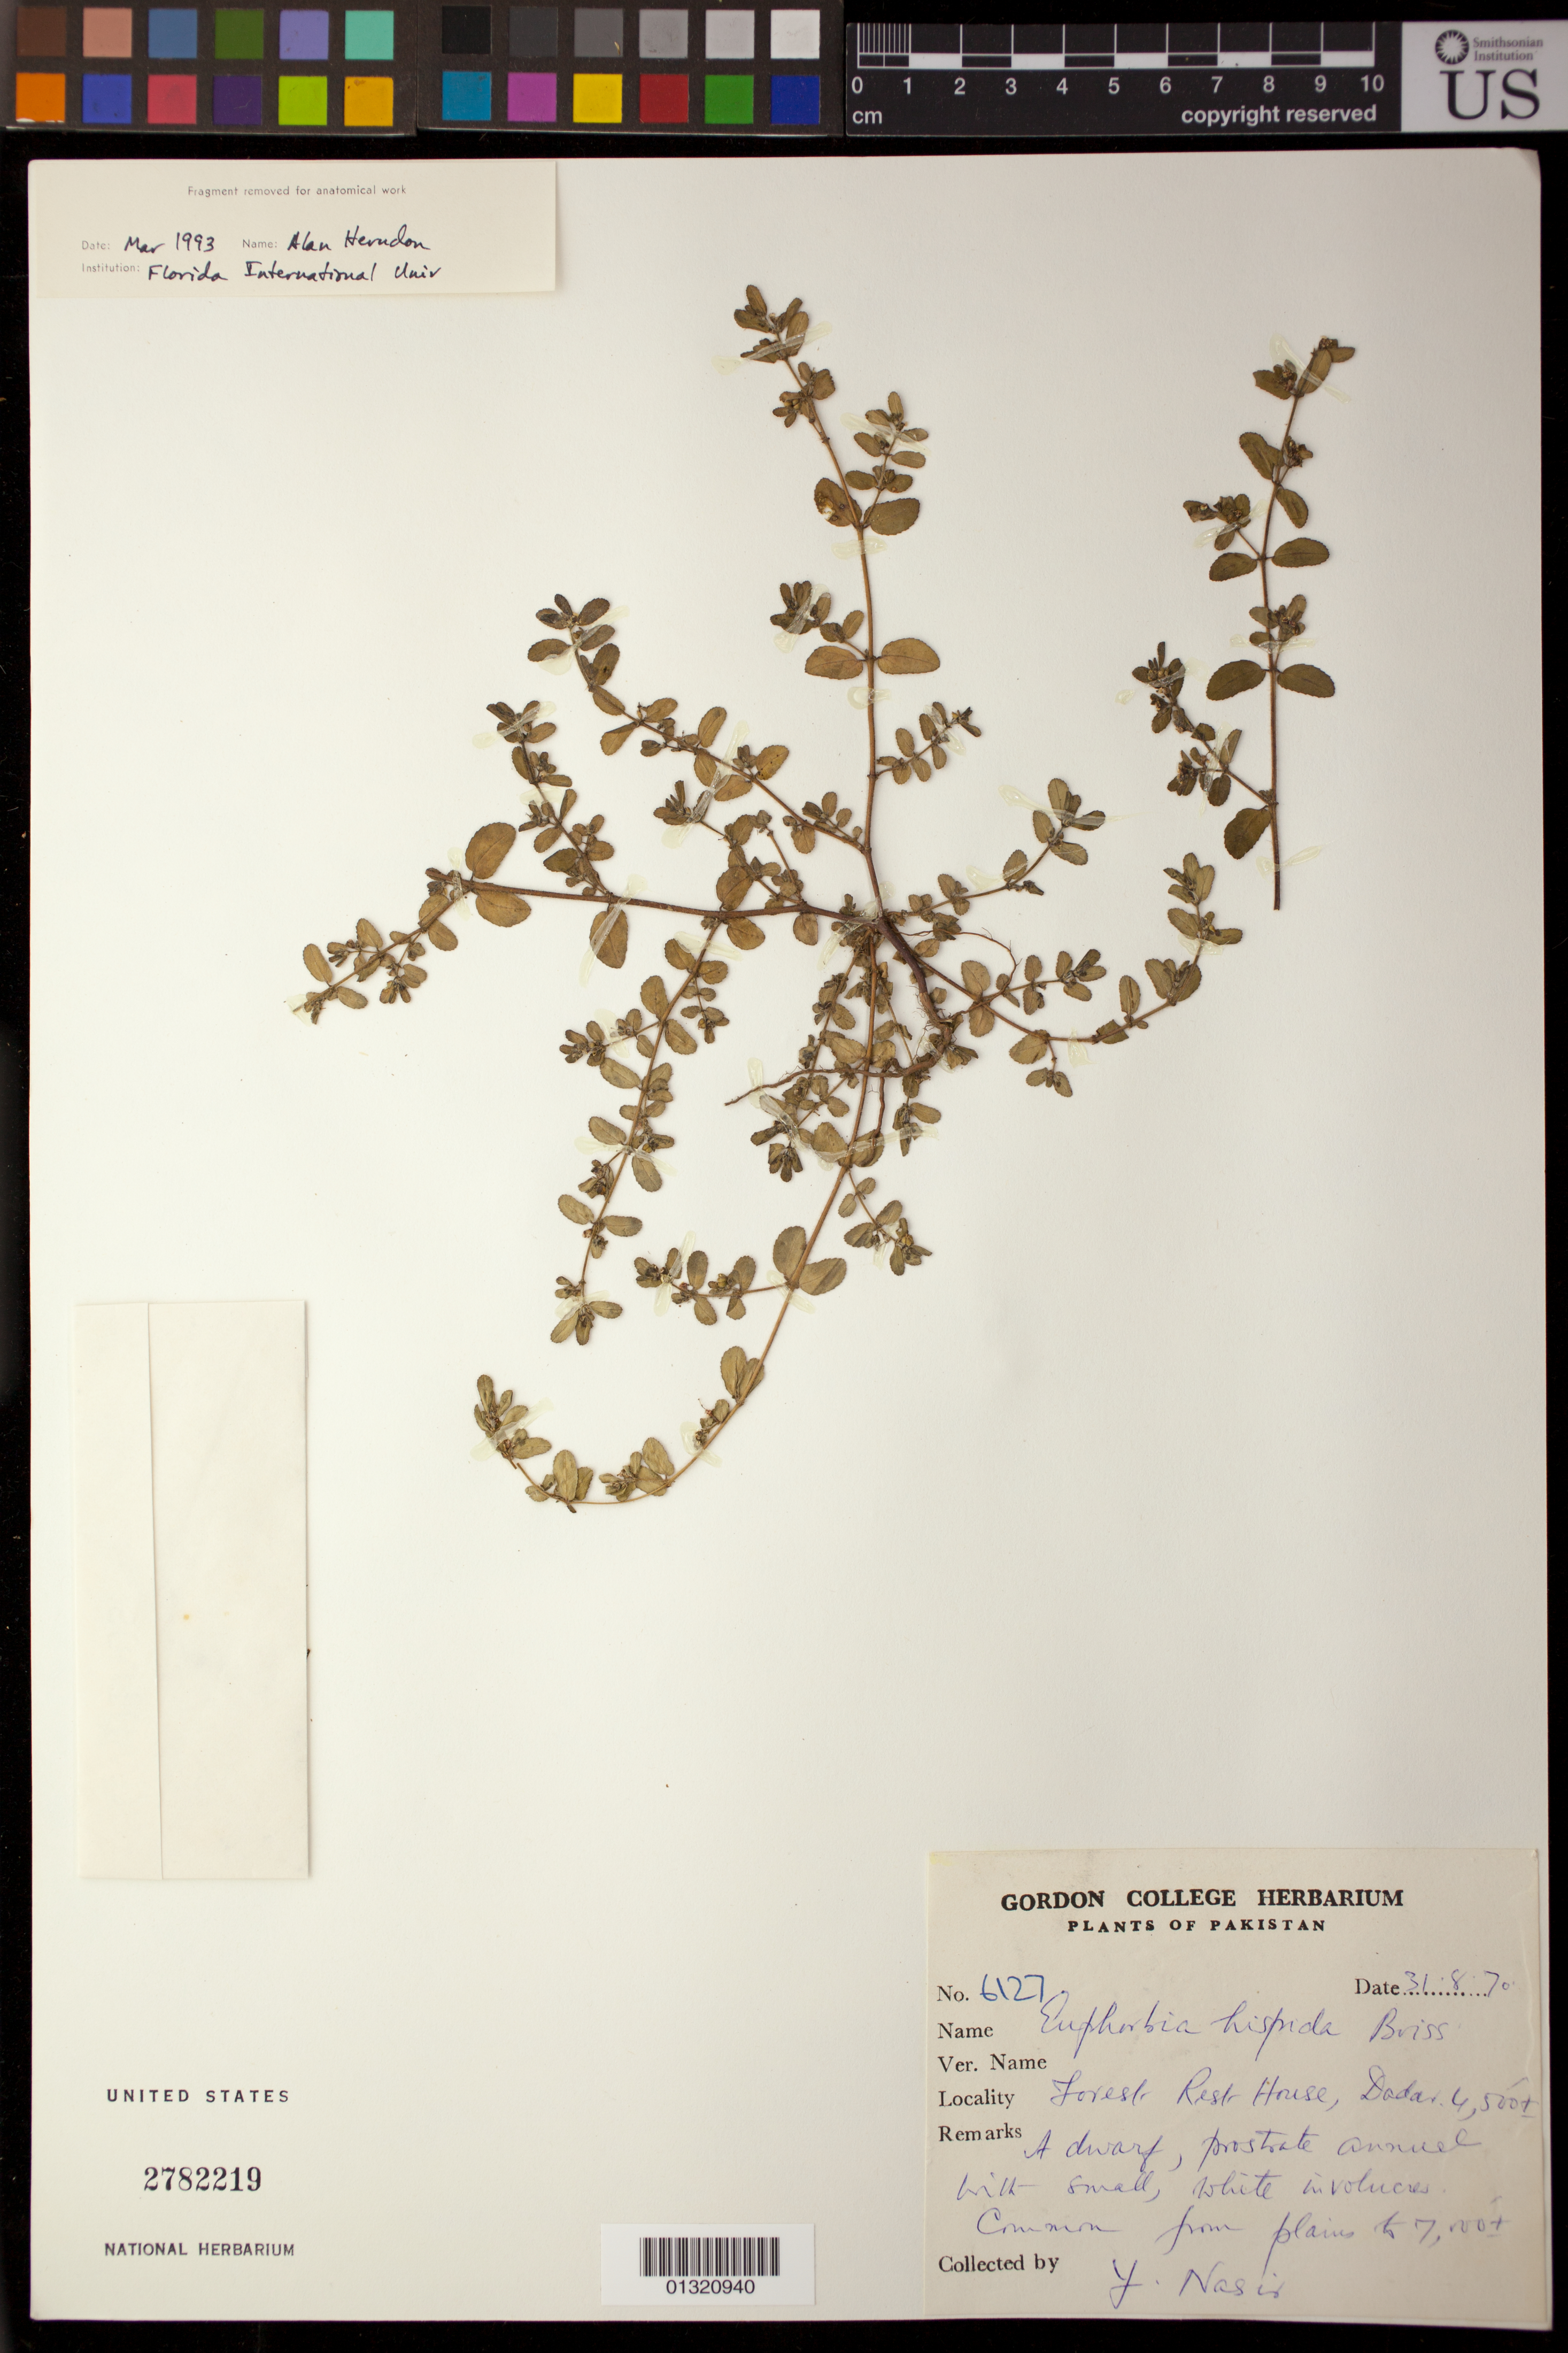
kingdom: Plantae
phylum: Tracheophyta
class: Magnoliopsida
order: Malpighiales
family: Euphorbiaceae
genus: Euphorbia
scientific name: Euphorbia hispida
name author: Boiss.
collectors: Y. Nasir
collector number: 6127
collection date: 1970-08-31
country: Pakistan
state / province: Gilgit-Baltistan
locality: Forest Rest House, Dadar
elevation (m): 1981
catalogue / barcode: US 2782219